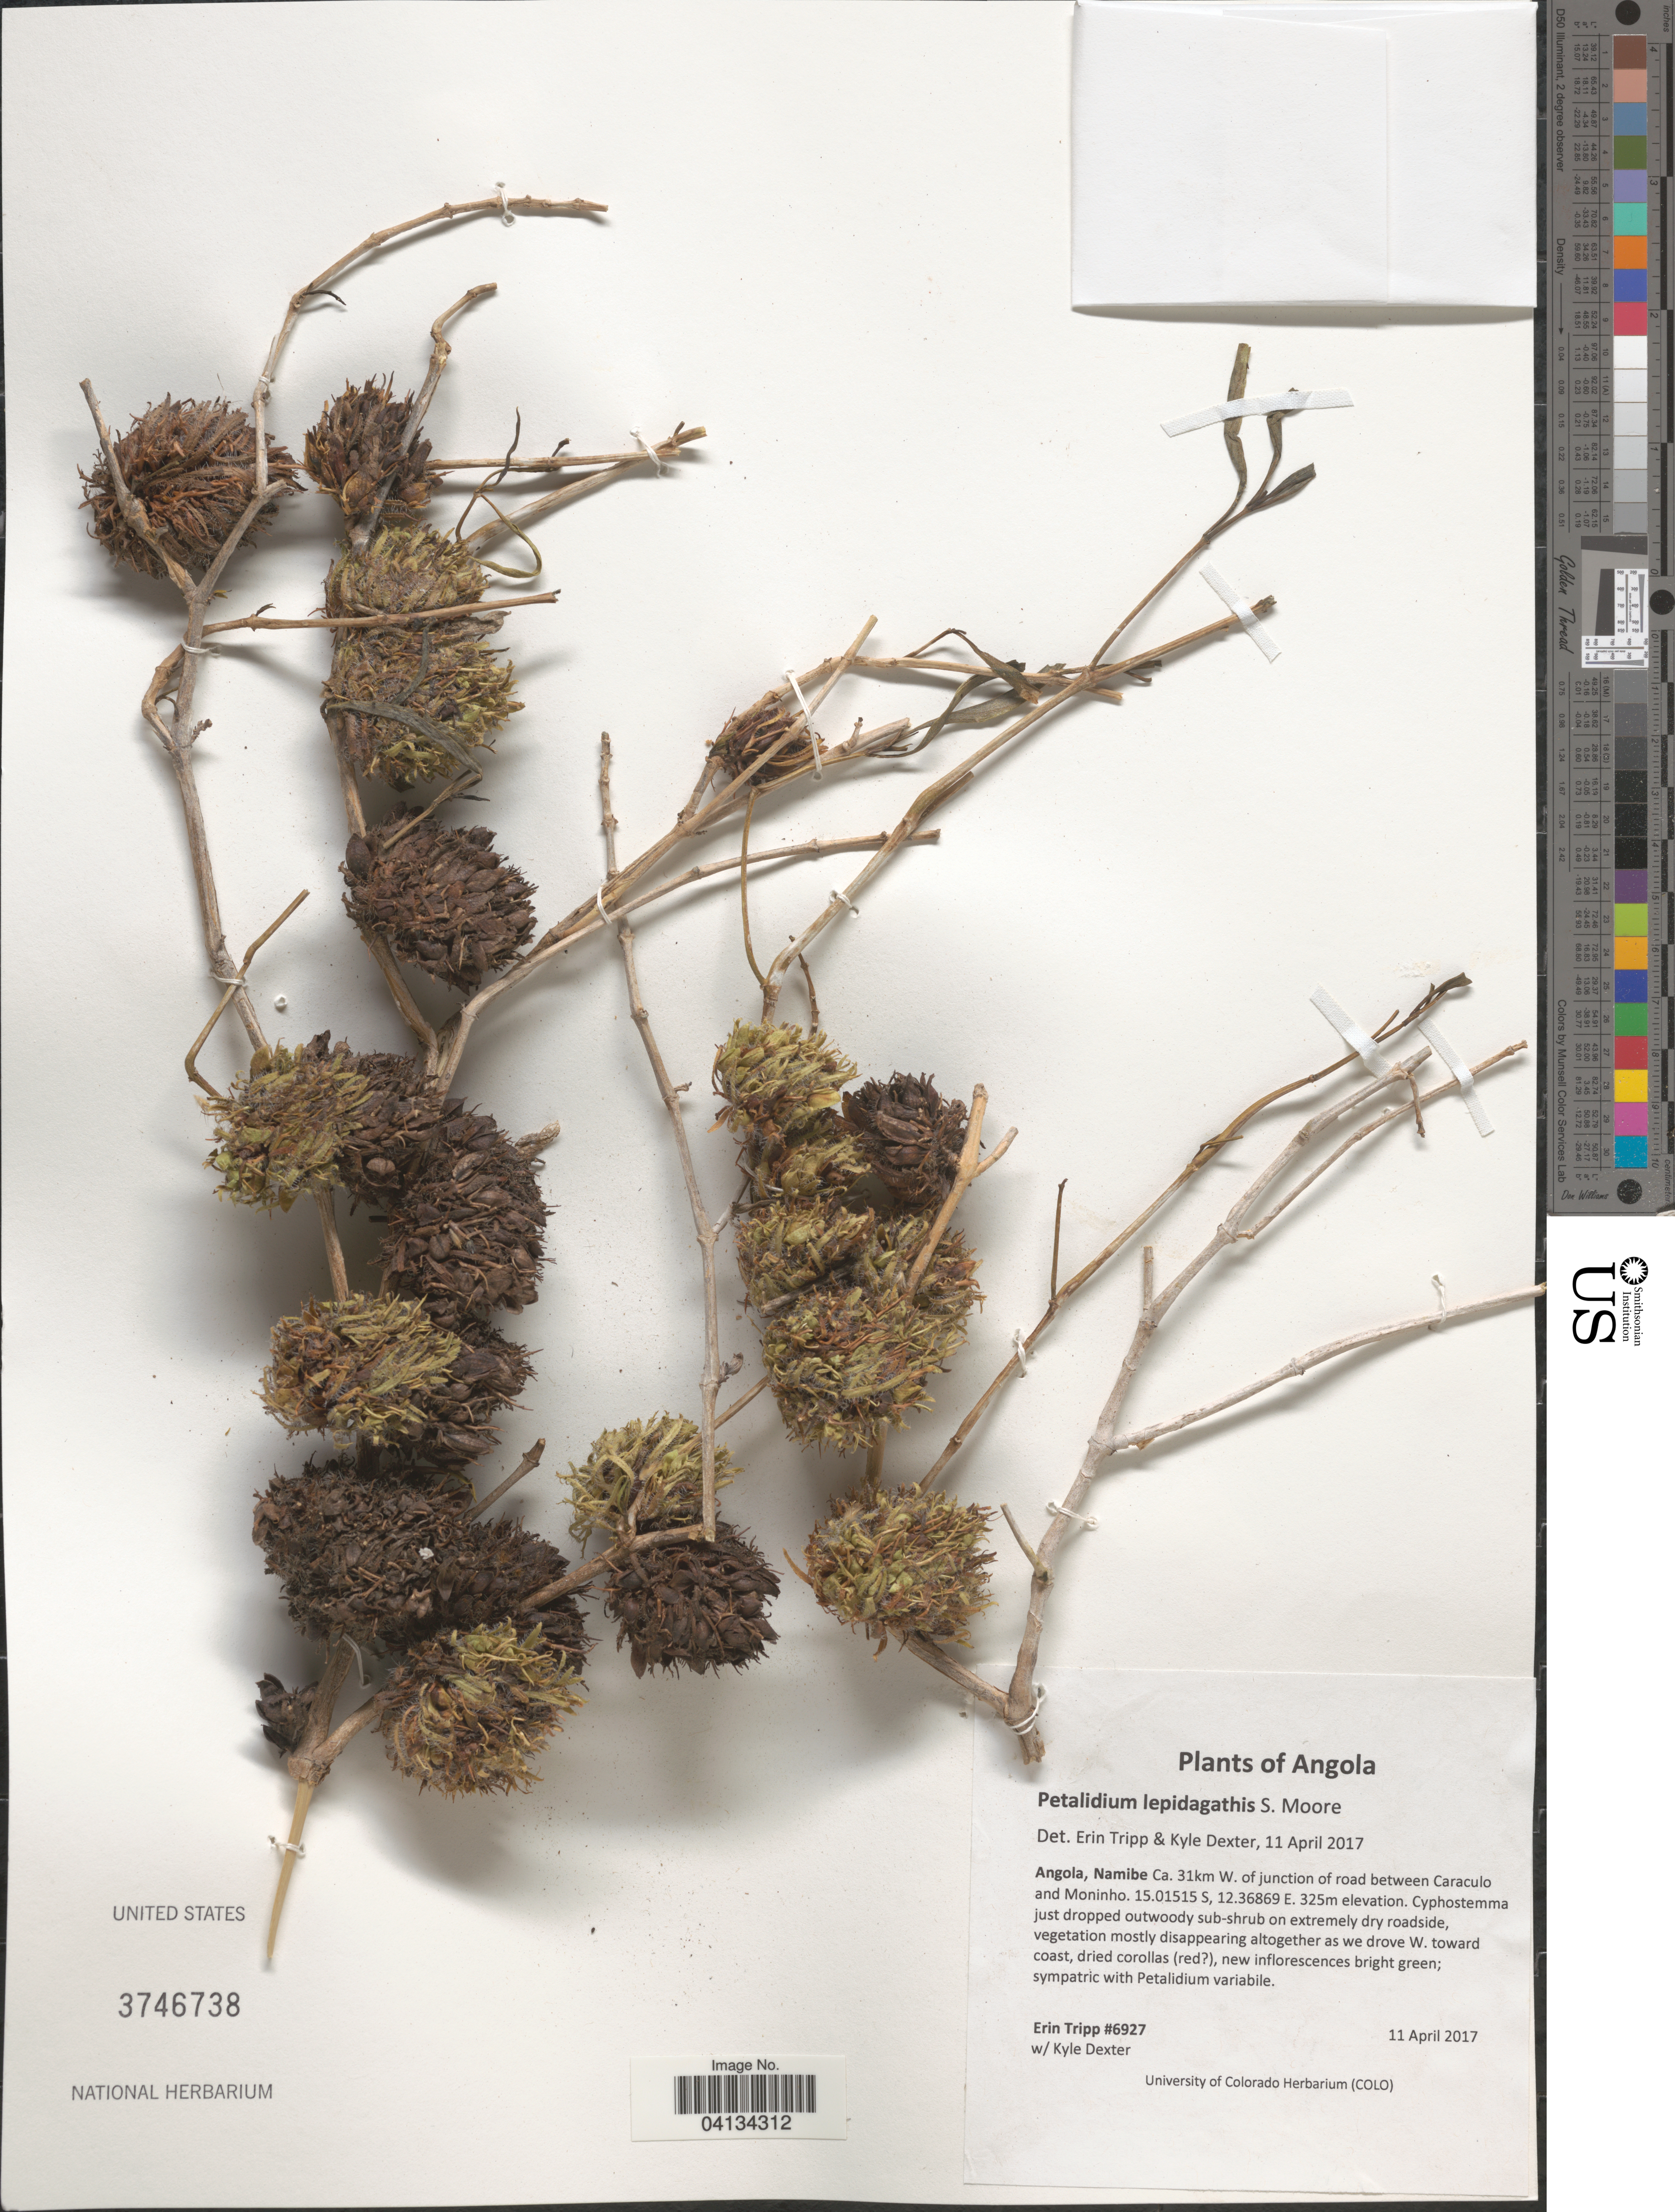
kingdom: Plantae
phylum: Tracheophyta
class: Magnoliopsida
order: Lamiales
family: Acanthaceae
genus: Petalidium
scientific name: Petalidium lepidagathis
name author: S. Moore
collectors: E. Tripp & K. Dexter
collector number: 6927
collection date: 2017-04-11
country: Angola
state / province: Namibe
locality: Ca. 31km W. of junction of road between Caraculo and Moninho.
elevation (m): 325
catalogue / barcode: US 3746738